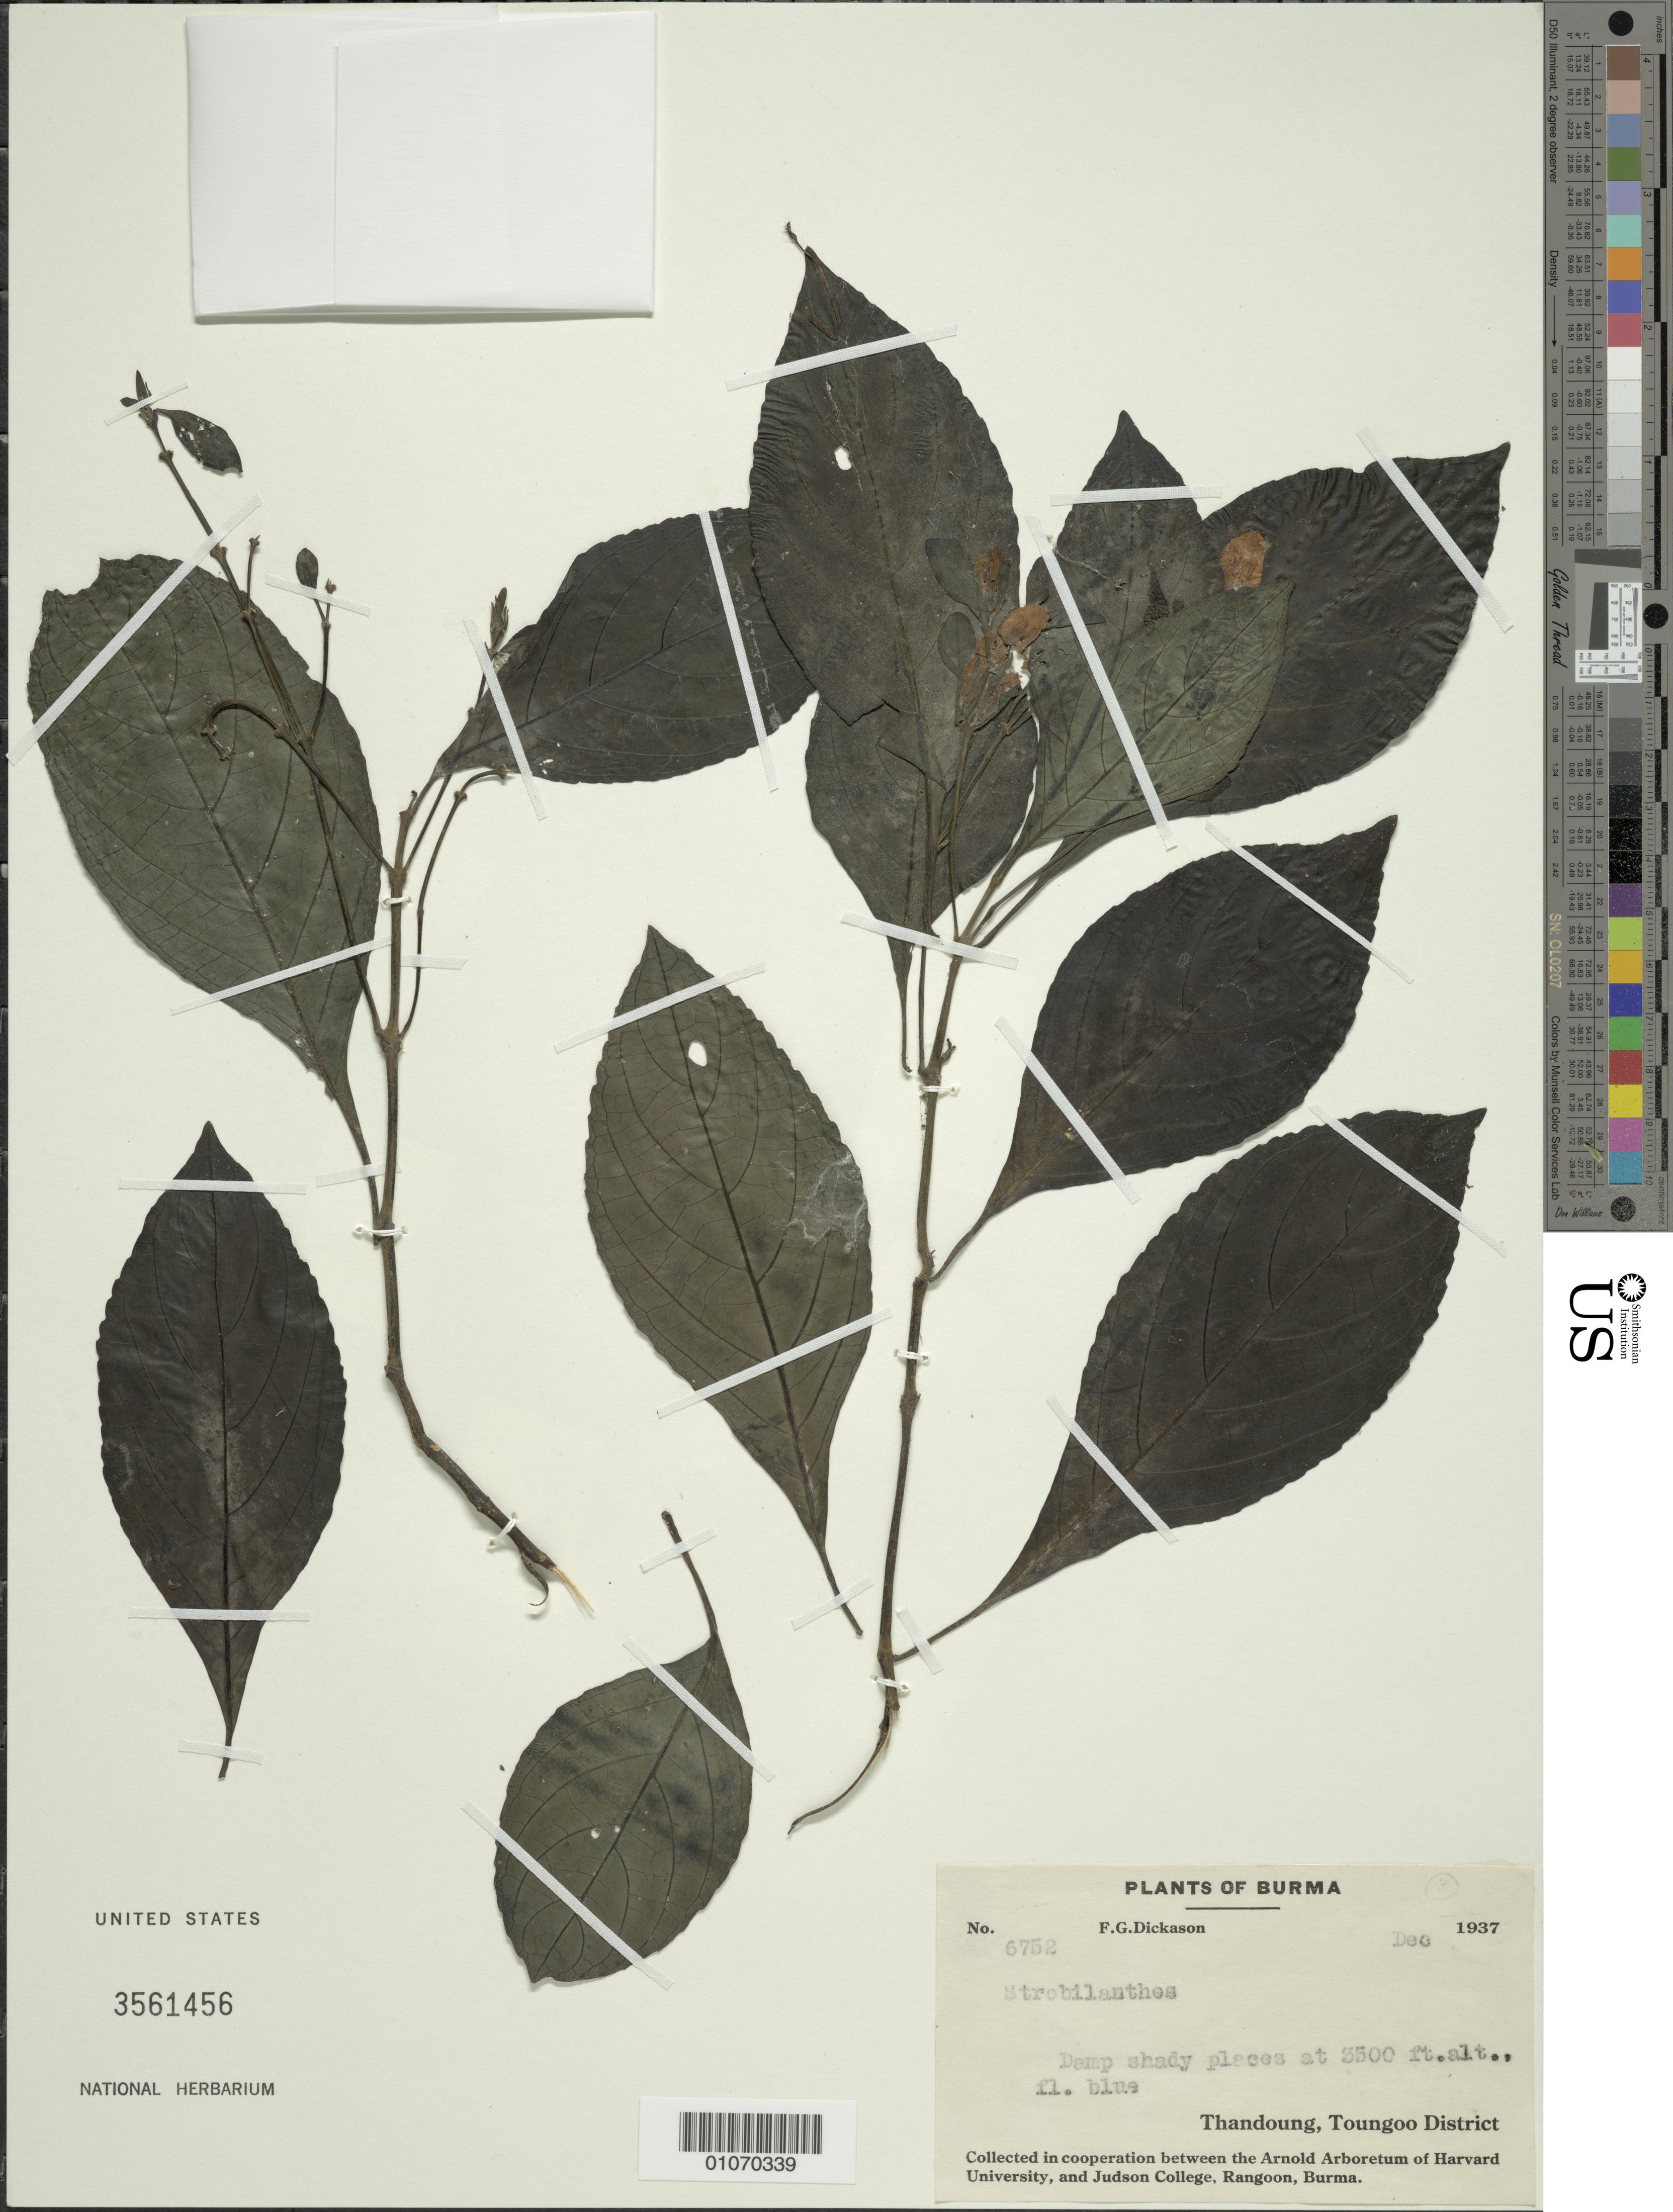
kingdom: Plantae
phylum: Tracheophyta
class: Magnoliopsida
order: Lamiales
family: Acanthaceae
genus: Strobilanthes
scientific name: Strobilanthes sp.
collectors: F. Dickason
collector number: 6752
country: Myanmar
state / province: Bago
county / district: Taungoo District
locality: Thandoung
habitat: damp shady places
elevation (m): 1067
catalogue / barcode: US 3561456